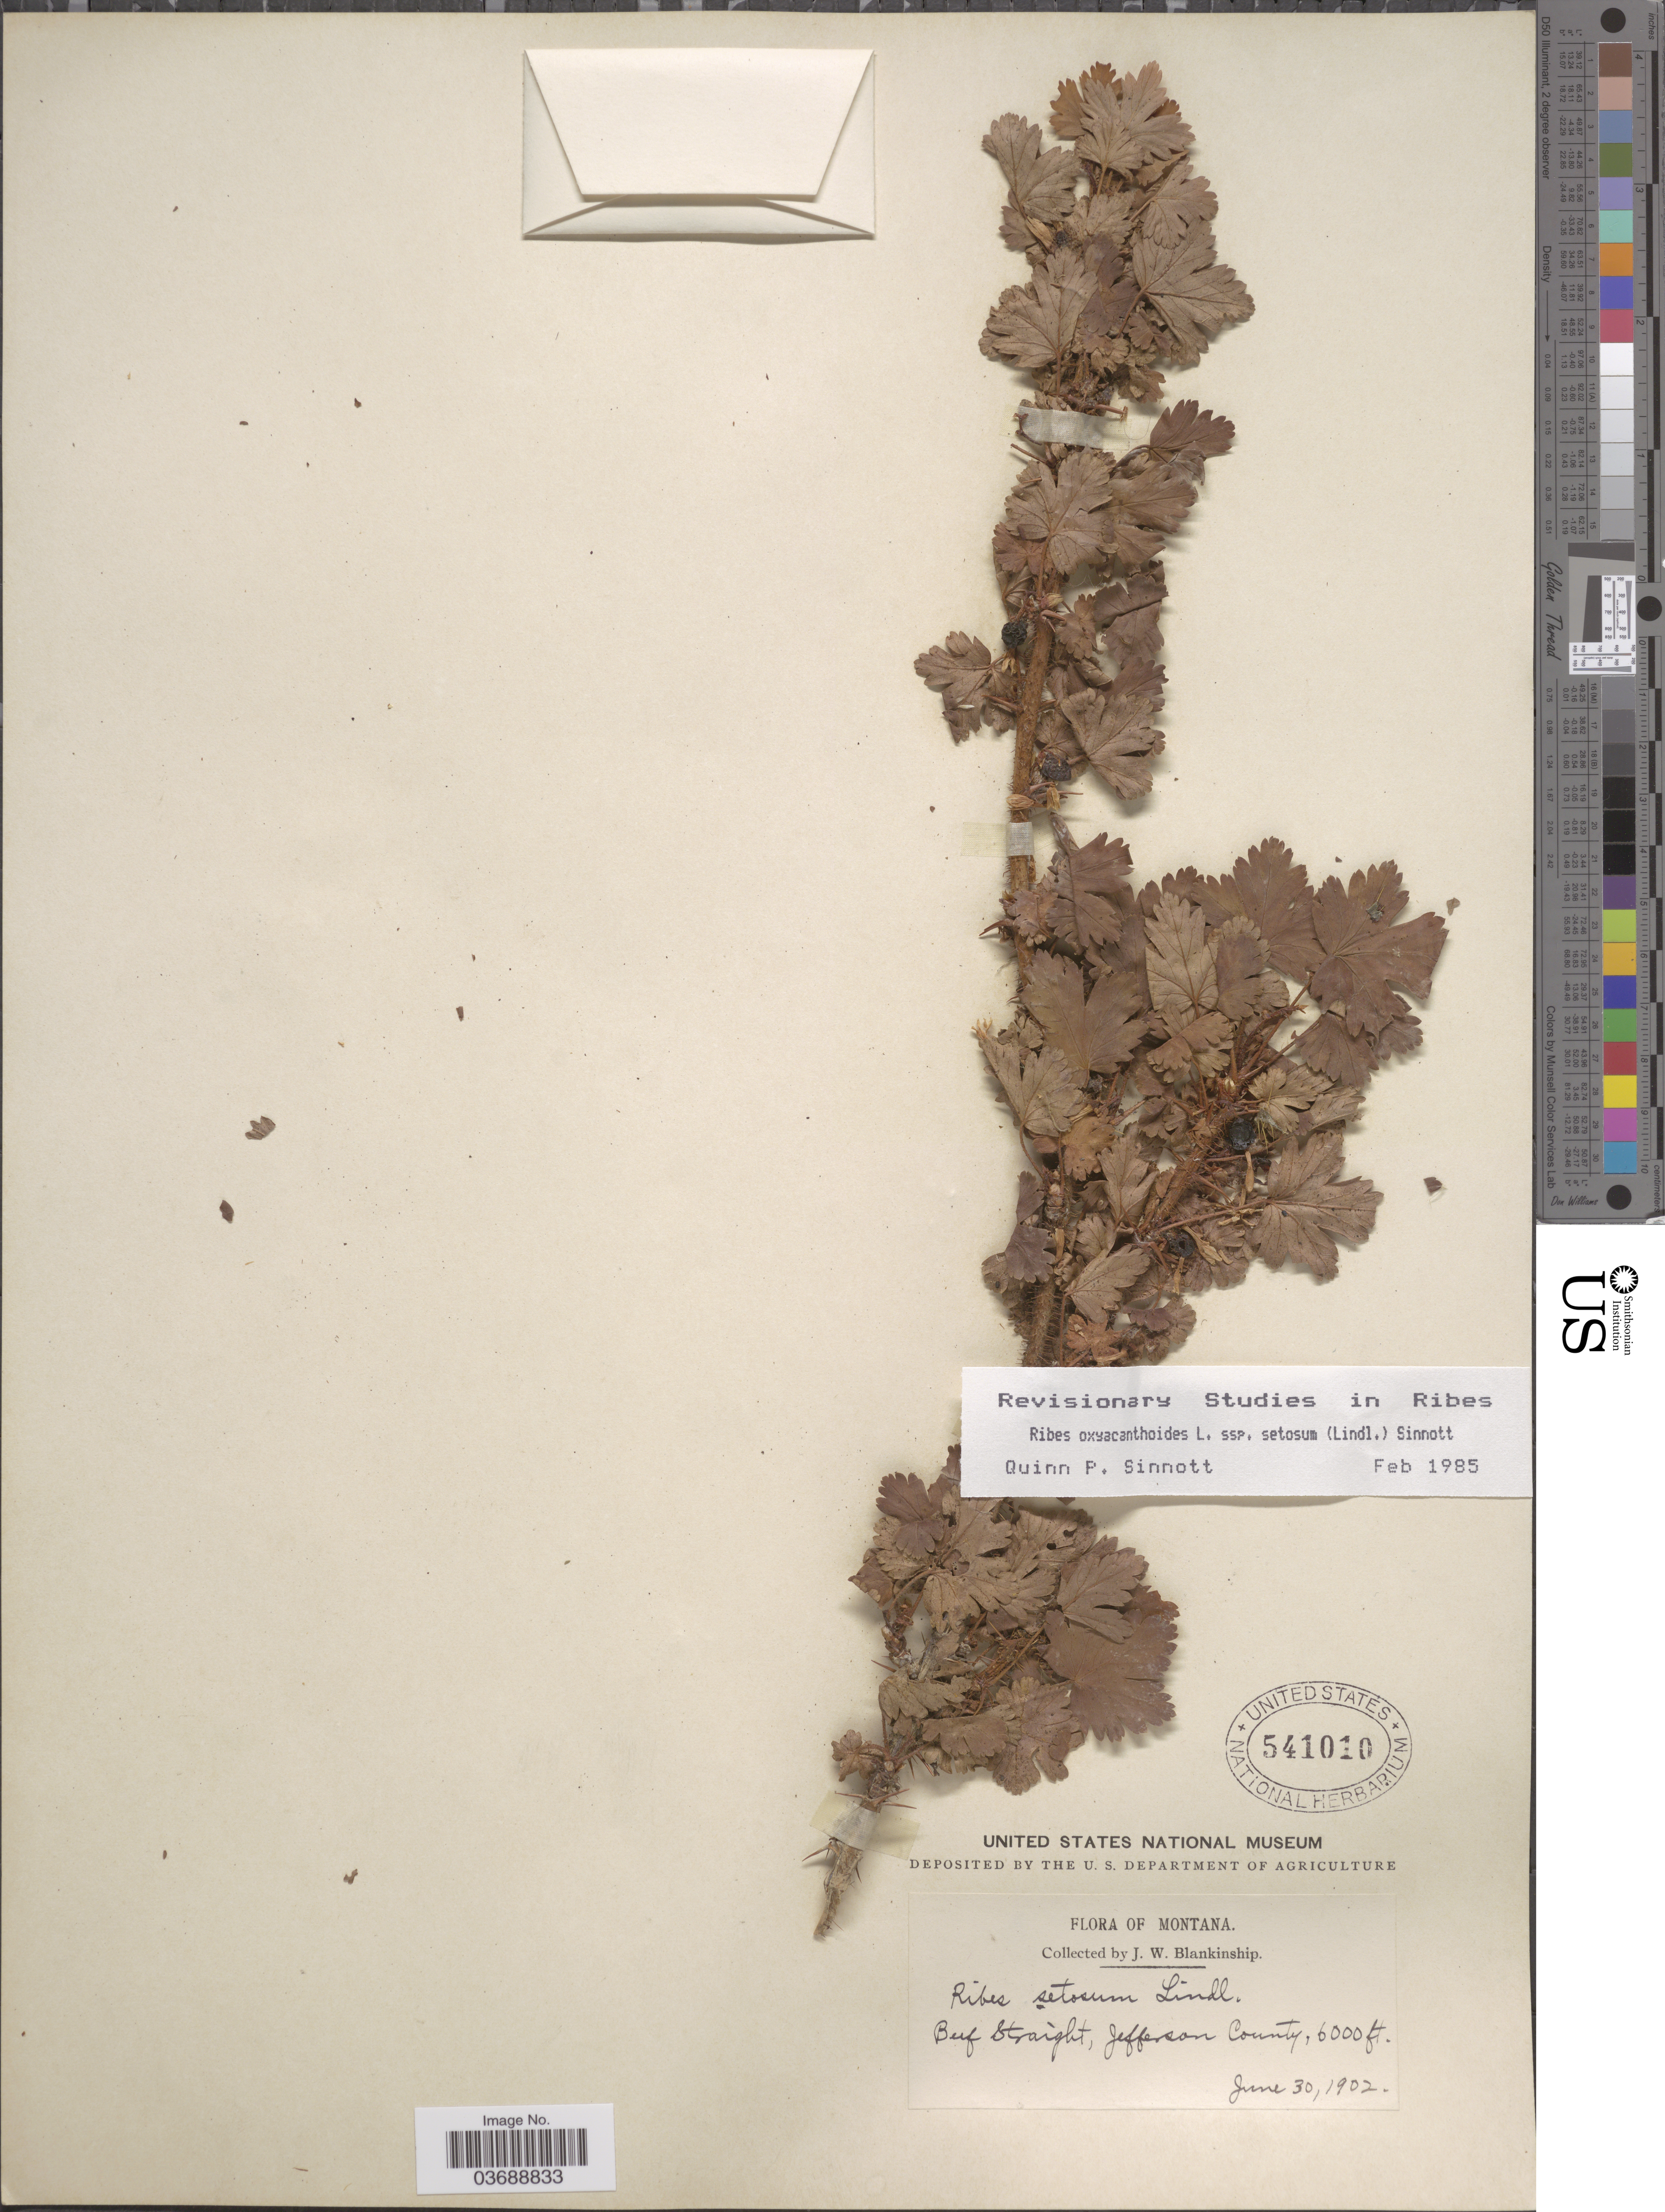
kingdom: Plantae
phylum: Tracheophyta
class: Magnoliopsida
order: Saxifragales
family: Grossulariaceae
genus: Ribes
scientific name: Ribes oxyacanthoides subsp. setosum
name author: (Lindl.) Q.P. Sinnott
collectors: J. W. Blankinship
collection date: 1902-06-30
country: United States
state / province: Montana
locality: Jefferson County.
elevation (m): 1829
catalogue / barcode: US 541010